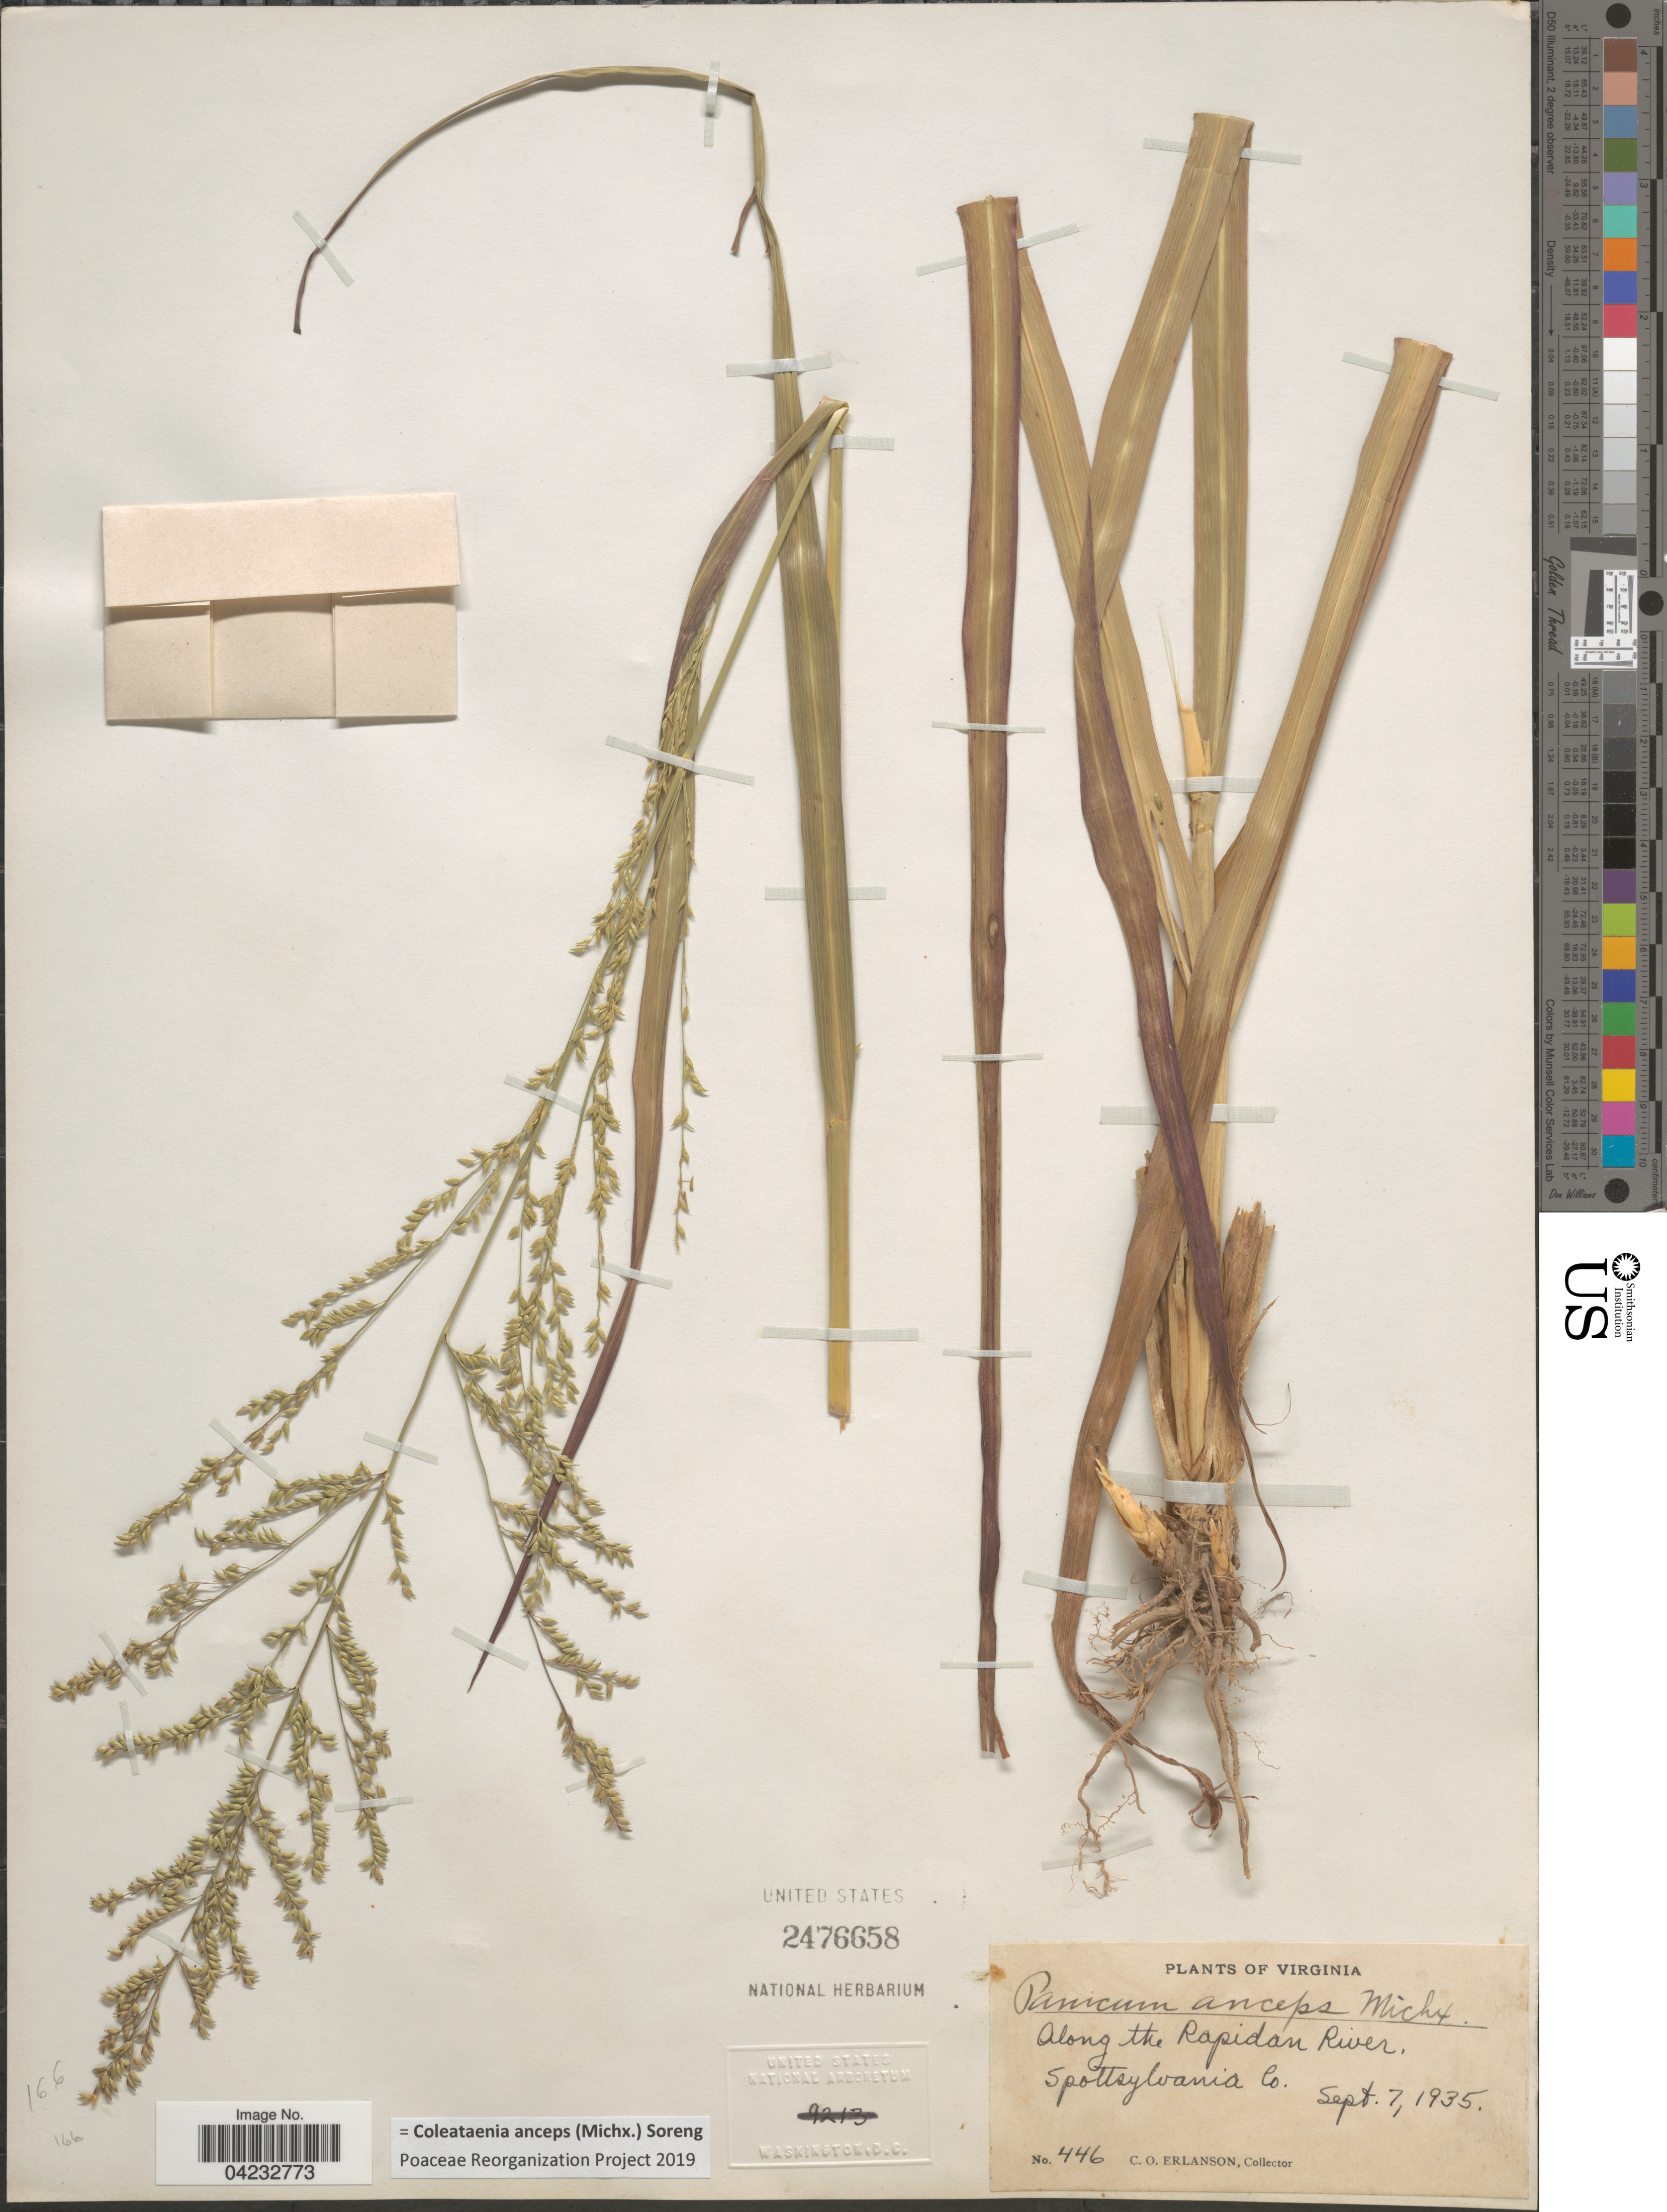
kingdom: Plantae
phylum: Tracheophyta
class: Liliopsida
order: Poales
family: Poaceae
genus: Coleataenia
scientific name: Coleataenia anceps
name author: (Michx.) Soreng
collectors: C. O. Erlanson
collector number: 446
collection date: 1935-09-07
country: United States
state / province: Virginia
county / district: Spotsylvania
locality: Along the Rapidan River.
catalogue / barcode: US 2476658